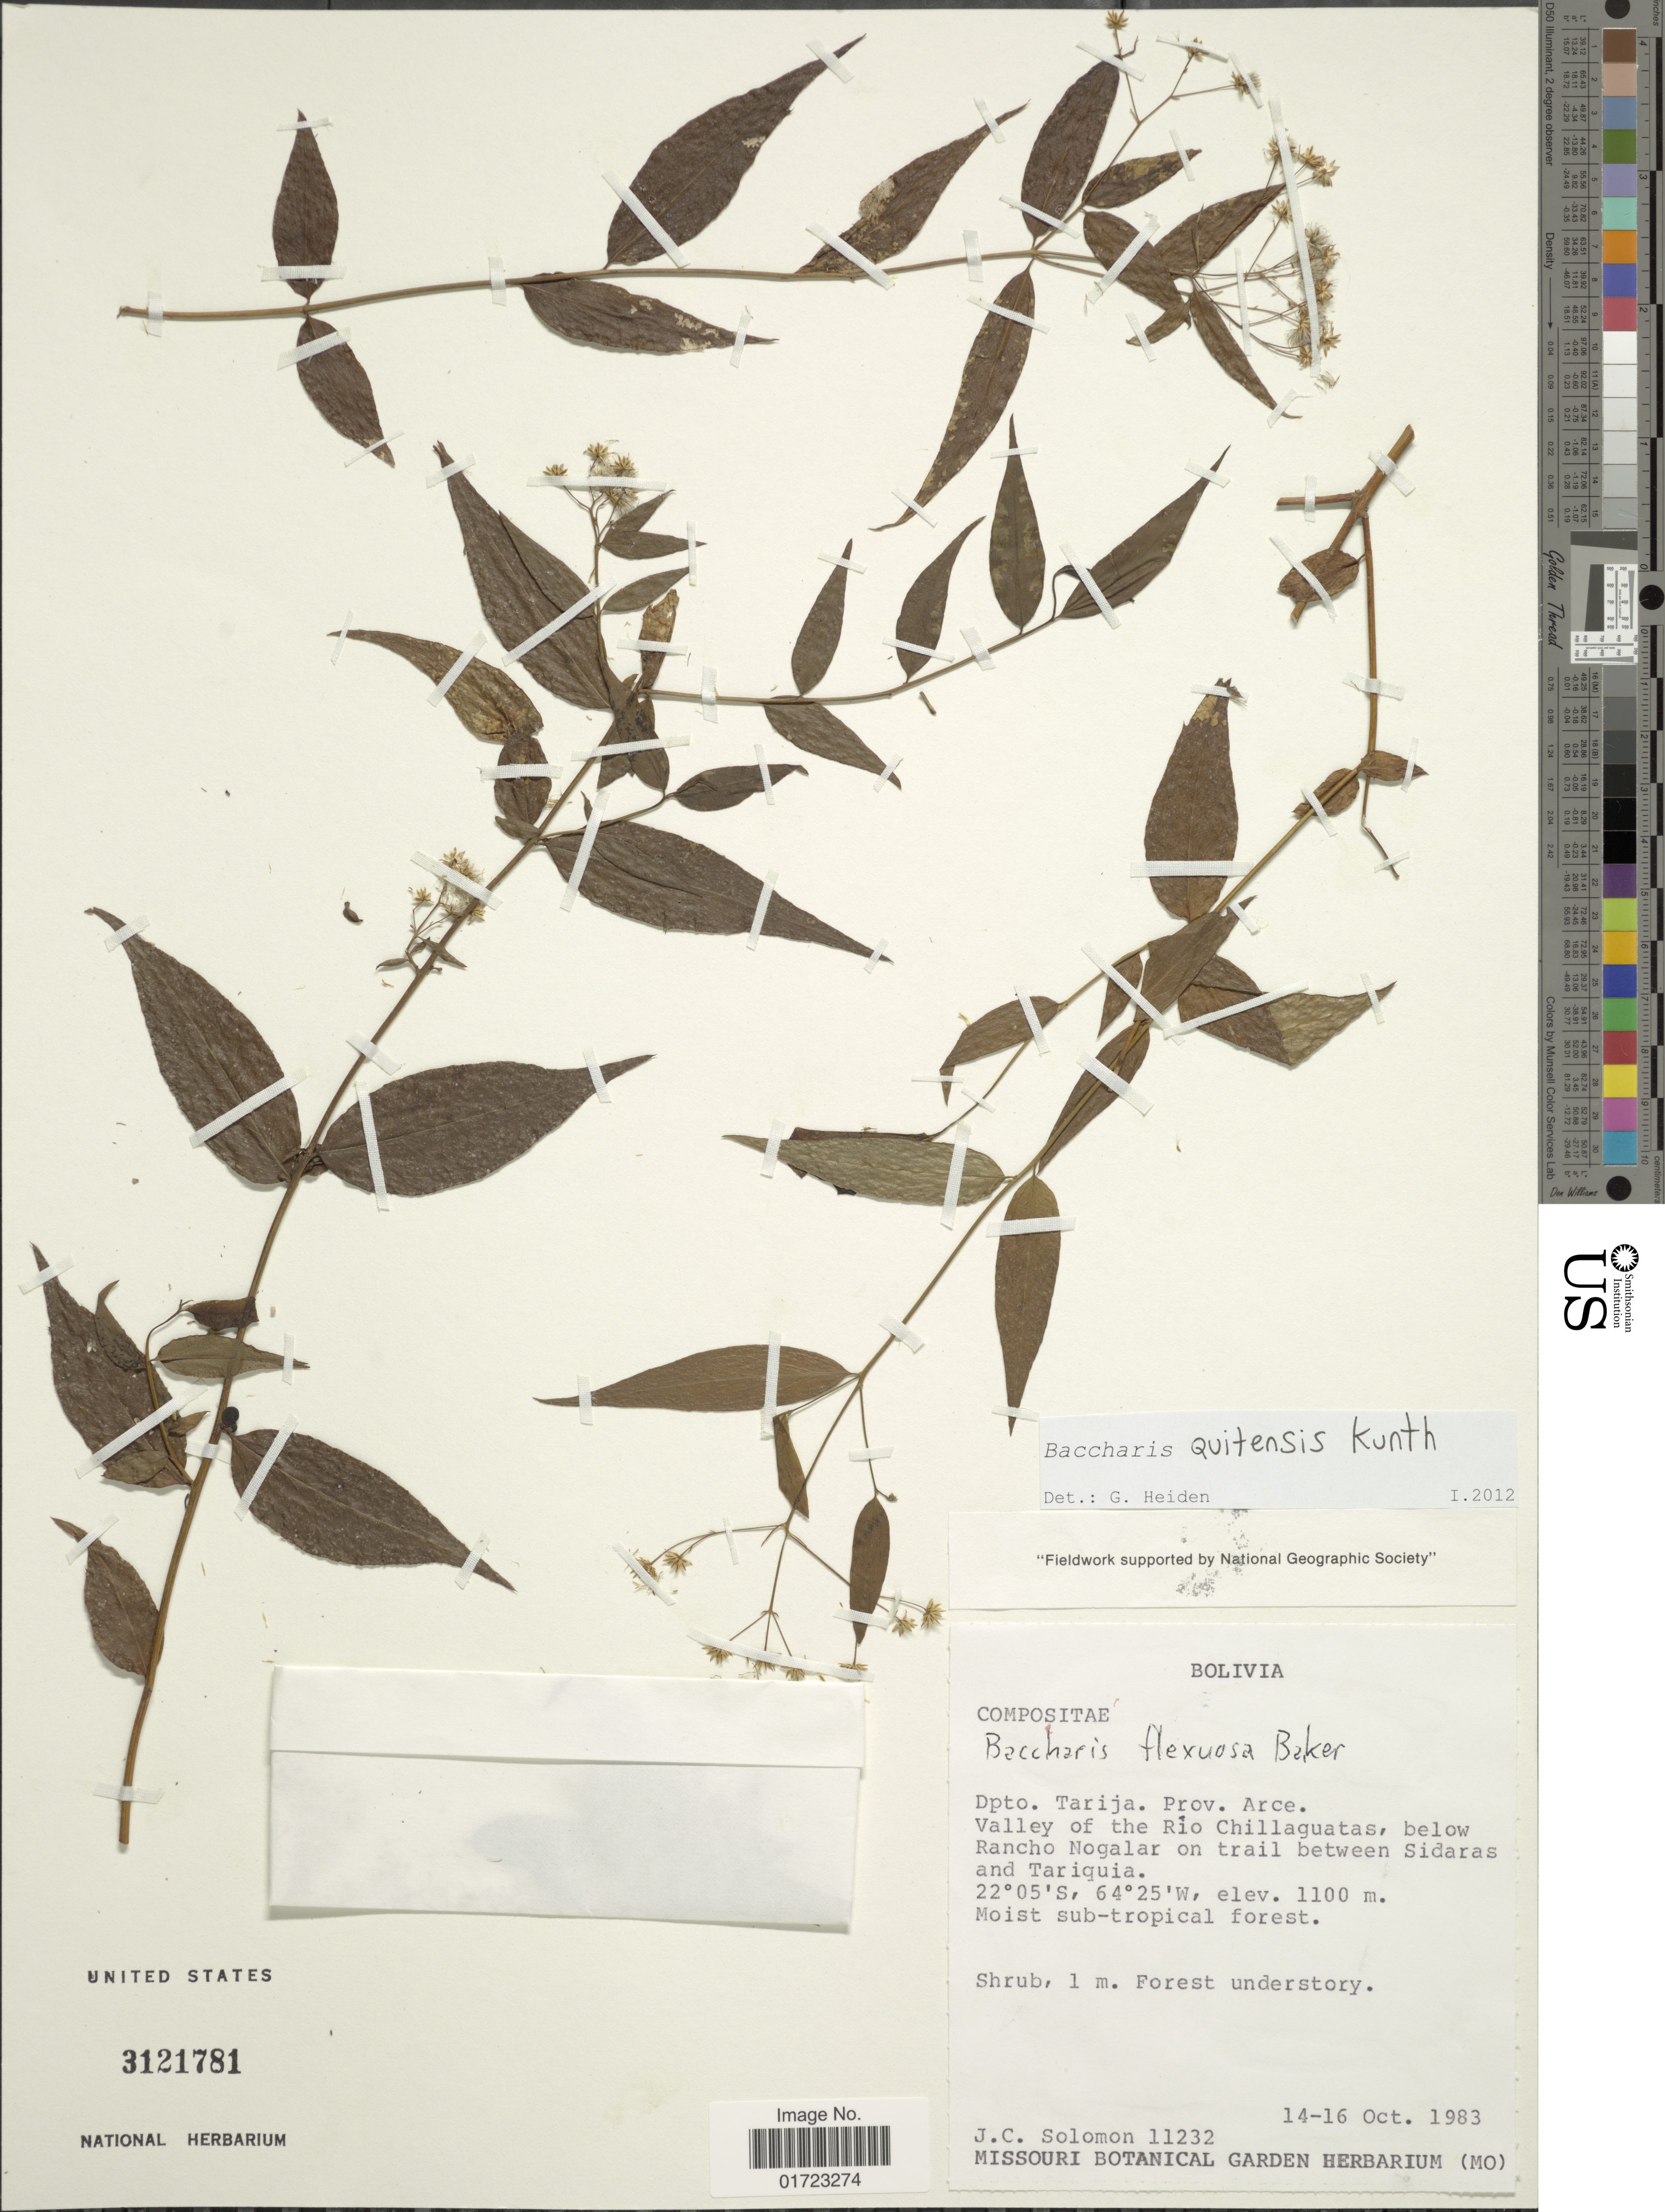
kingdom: Plantae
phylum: Tracheophyta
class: Magnoliopsida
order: Asterales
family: Asteraceae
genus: Baccharis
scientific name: Baccharis quitensis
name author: Kunth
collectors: J. C. Solomon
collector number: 11232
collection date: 1983-10-14/1983-10-16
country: Bolivia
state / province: Tarija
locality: Dpto. Tarija. Prov. Acre. Valley of the Rio Chillaguatas, below Rancho Nogalar on trail between Sidaras. and Tariquia.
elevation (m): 1100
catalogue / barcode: US 3121781